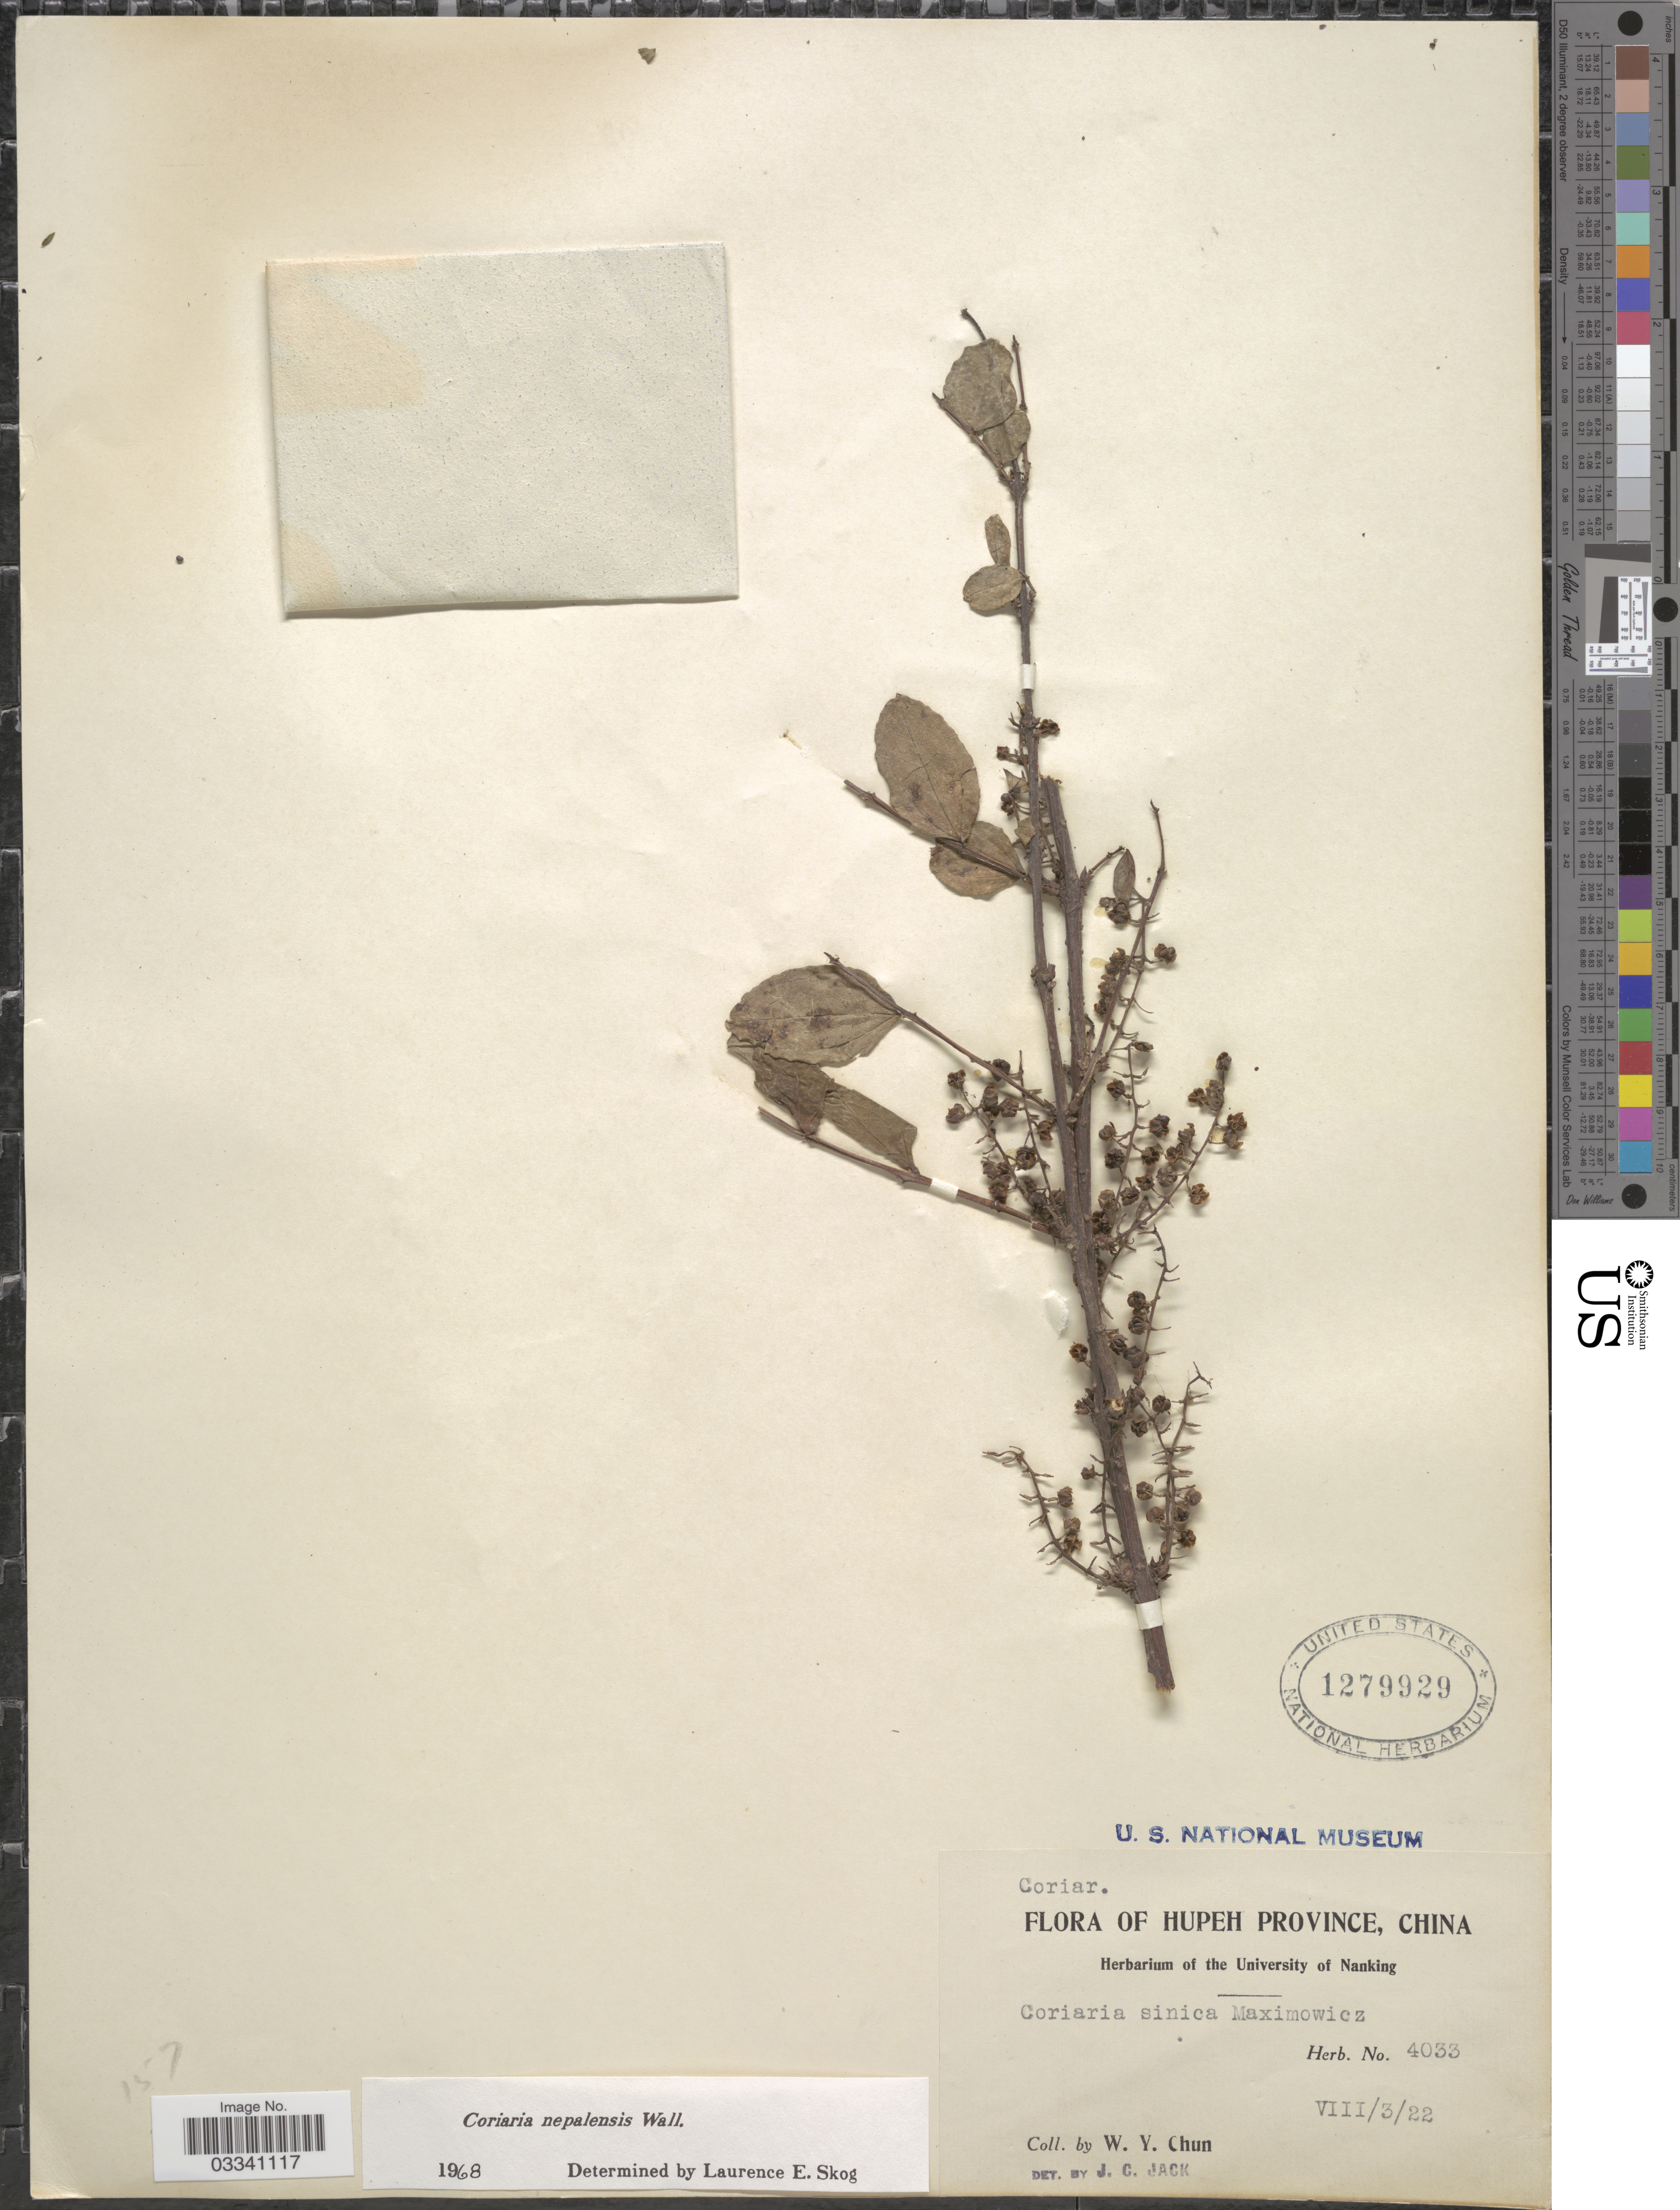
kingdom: Plantae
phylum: Tracheophyta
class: Magnoliopsida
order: Cucurbitales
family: Coriariaceae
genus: Coriaria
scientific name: Coriaria nepalensis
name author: Wall.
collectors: W. Y. Chun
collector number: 4033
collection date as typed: Transcribed d/m/y: 3/8/22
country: China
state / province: Hubei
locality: Hupeh Province.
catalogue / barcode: US 1279929